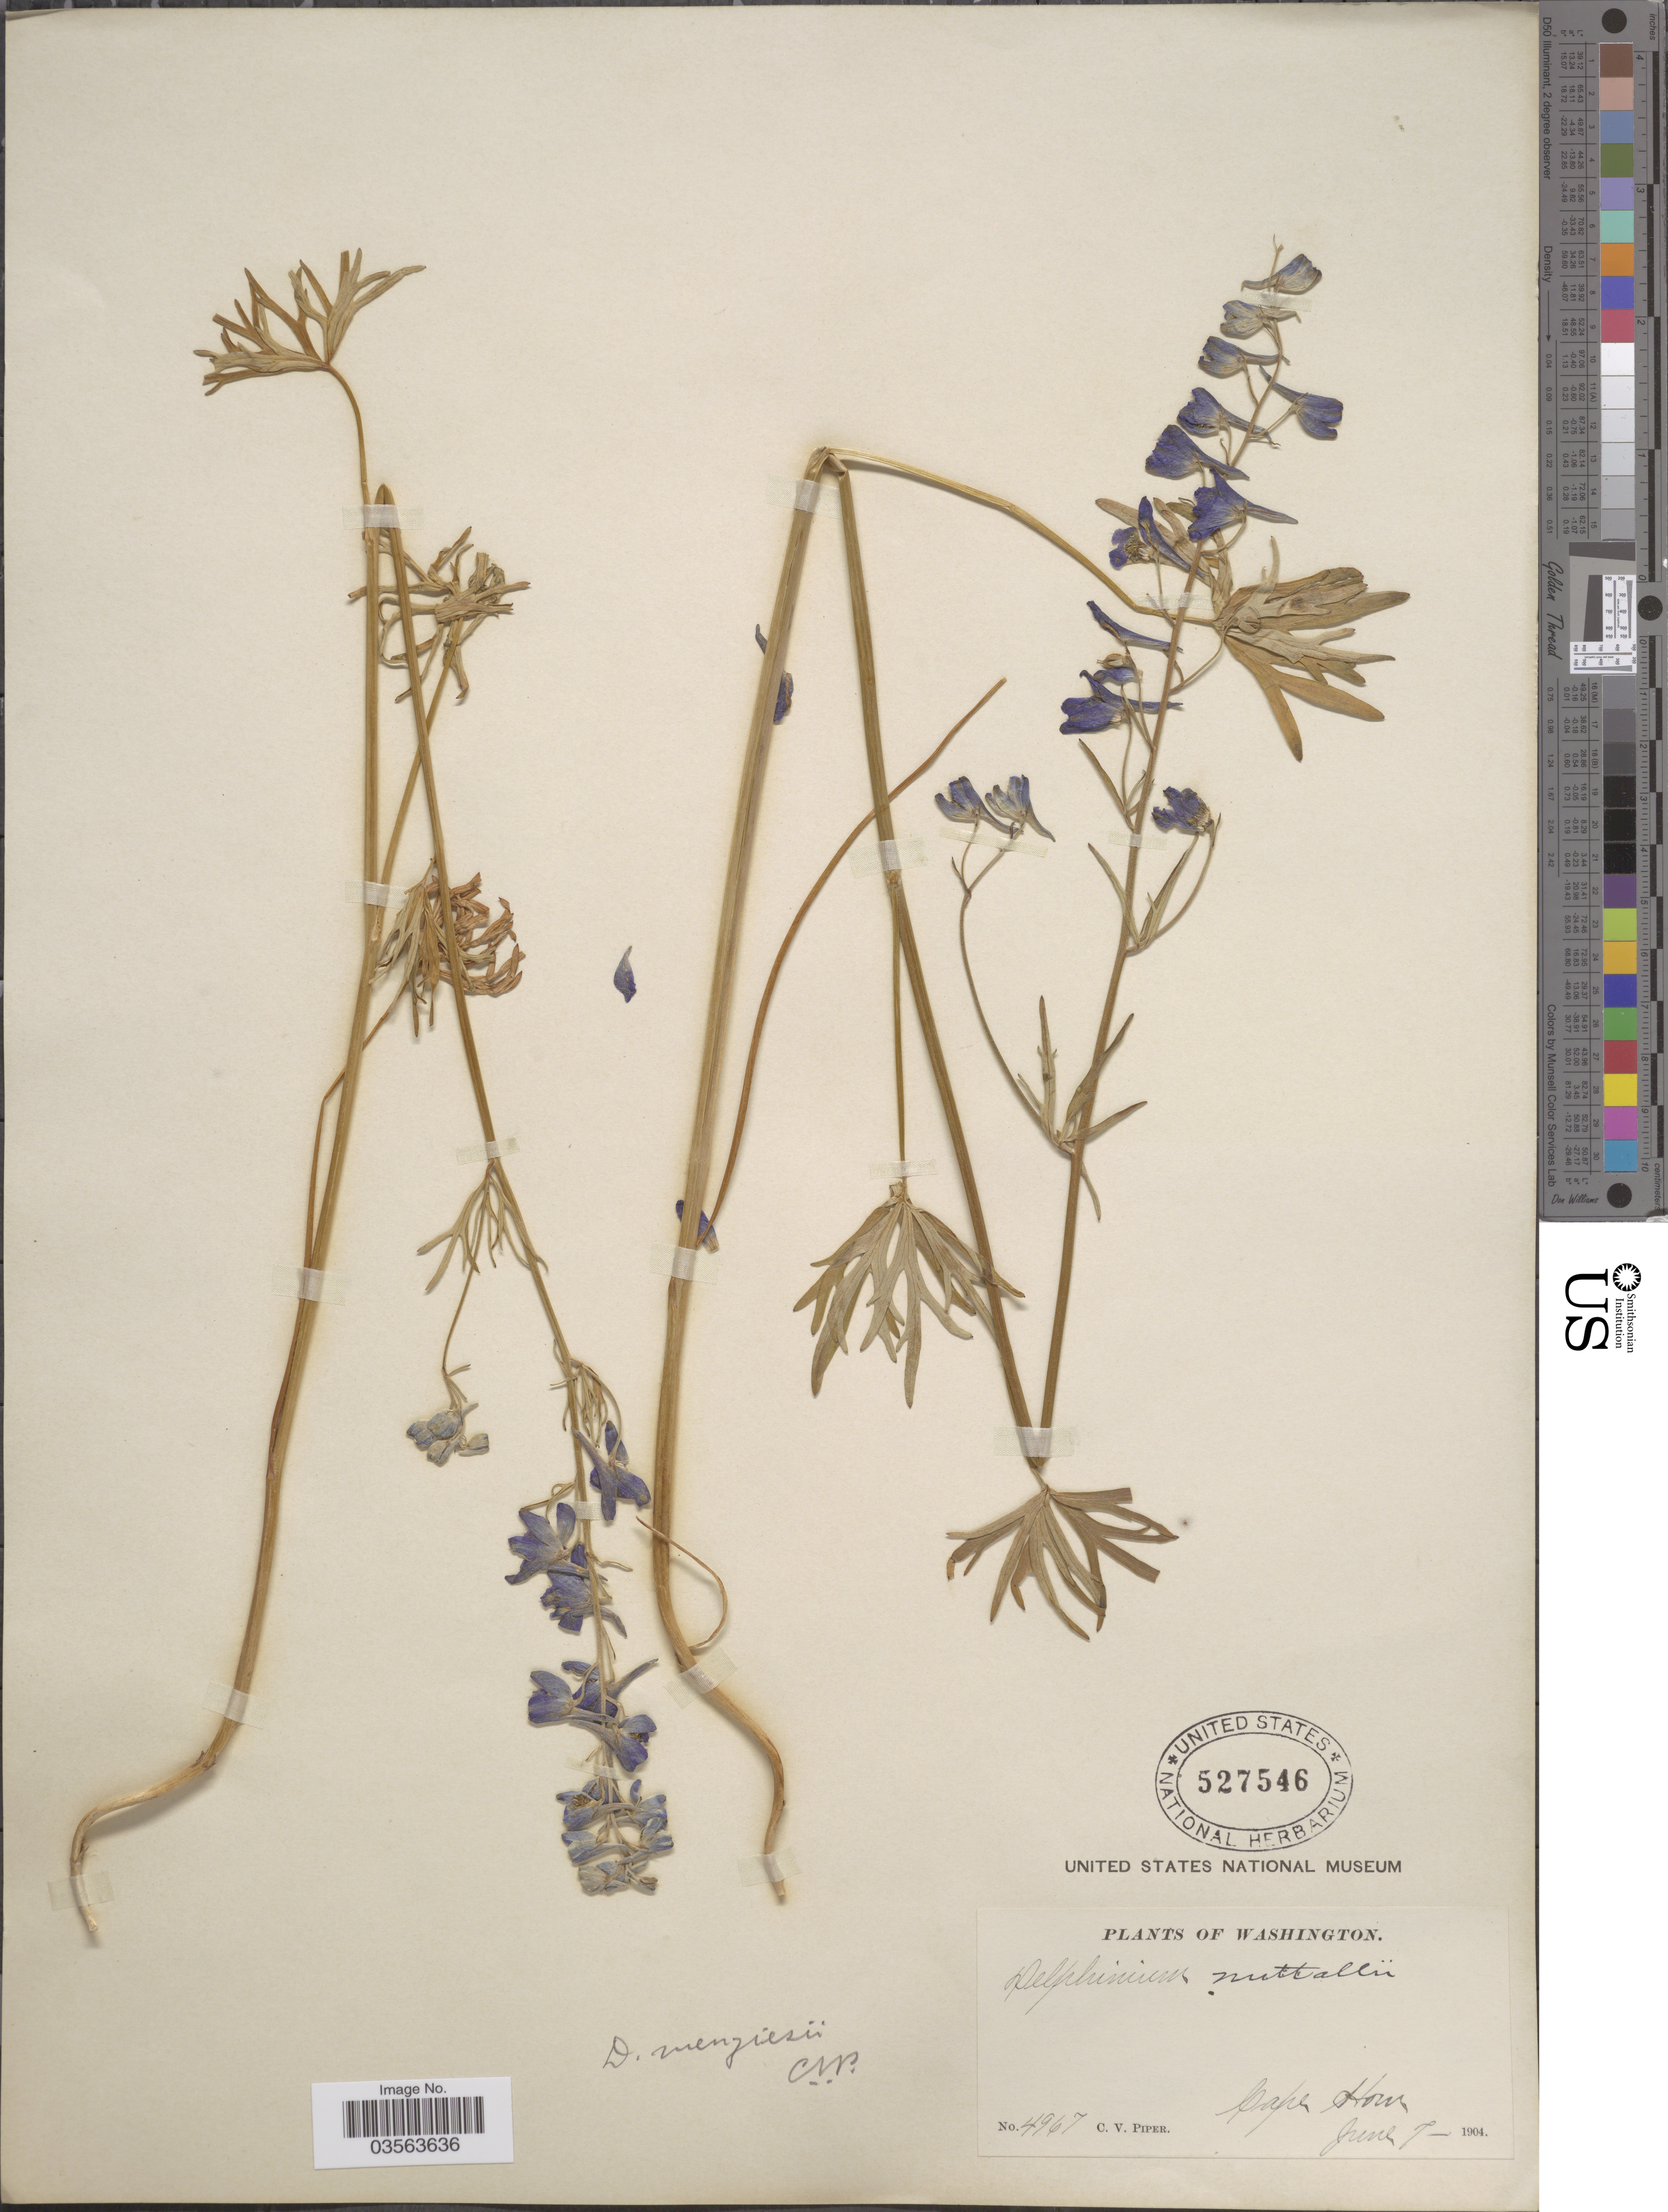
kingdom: Plantae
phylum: Tracheophyta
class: Magnoliopsida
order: Ranunculales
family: Ranunculaceae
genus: Delphinium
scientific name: Delphinium menziesii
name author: DC.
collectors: C. V. Piper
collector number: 4967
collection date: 1904-06-07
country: United States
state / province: Washington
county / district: Skamania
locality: Cape Horn.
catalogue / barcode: US 527546